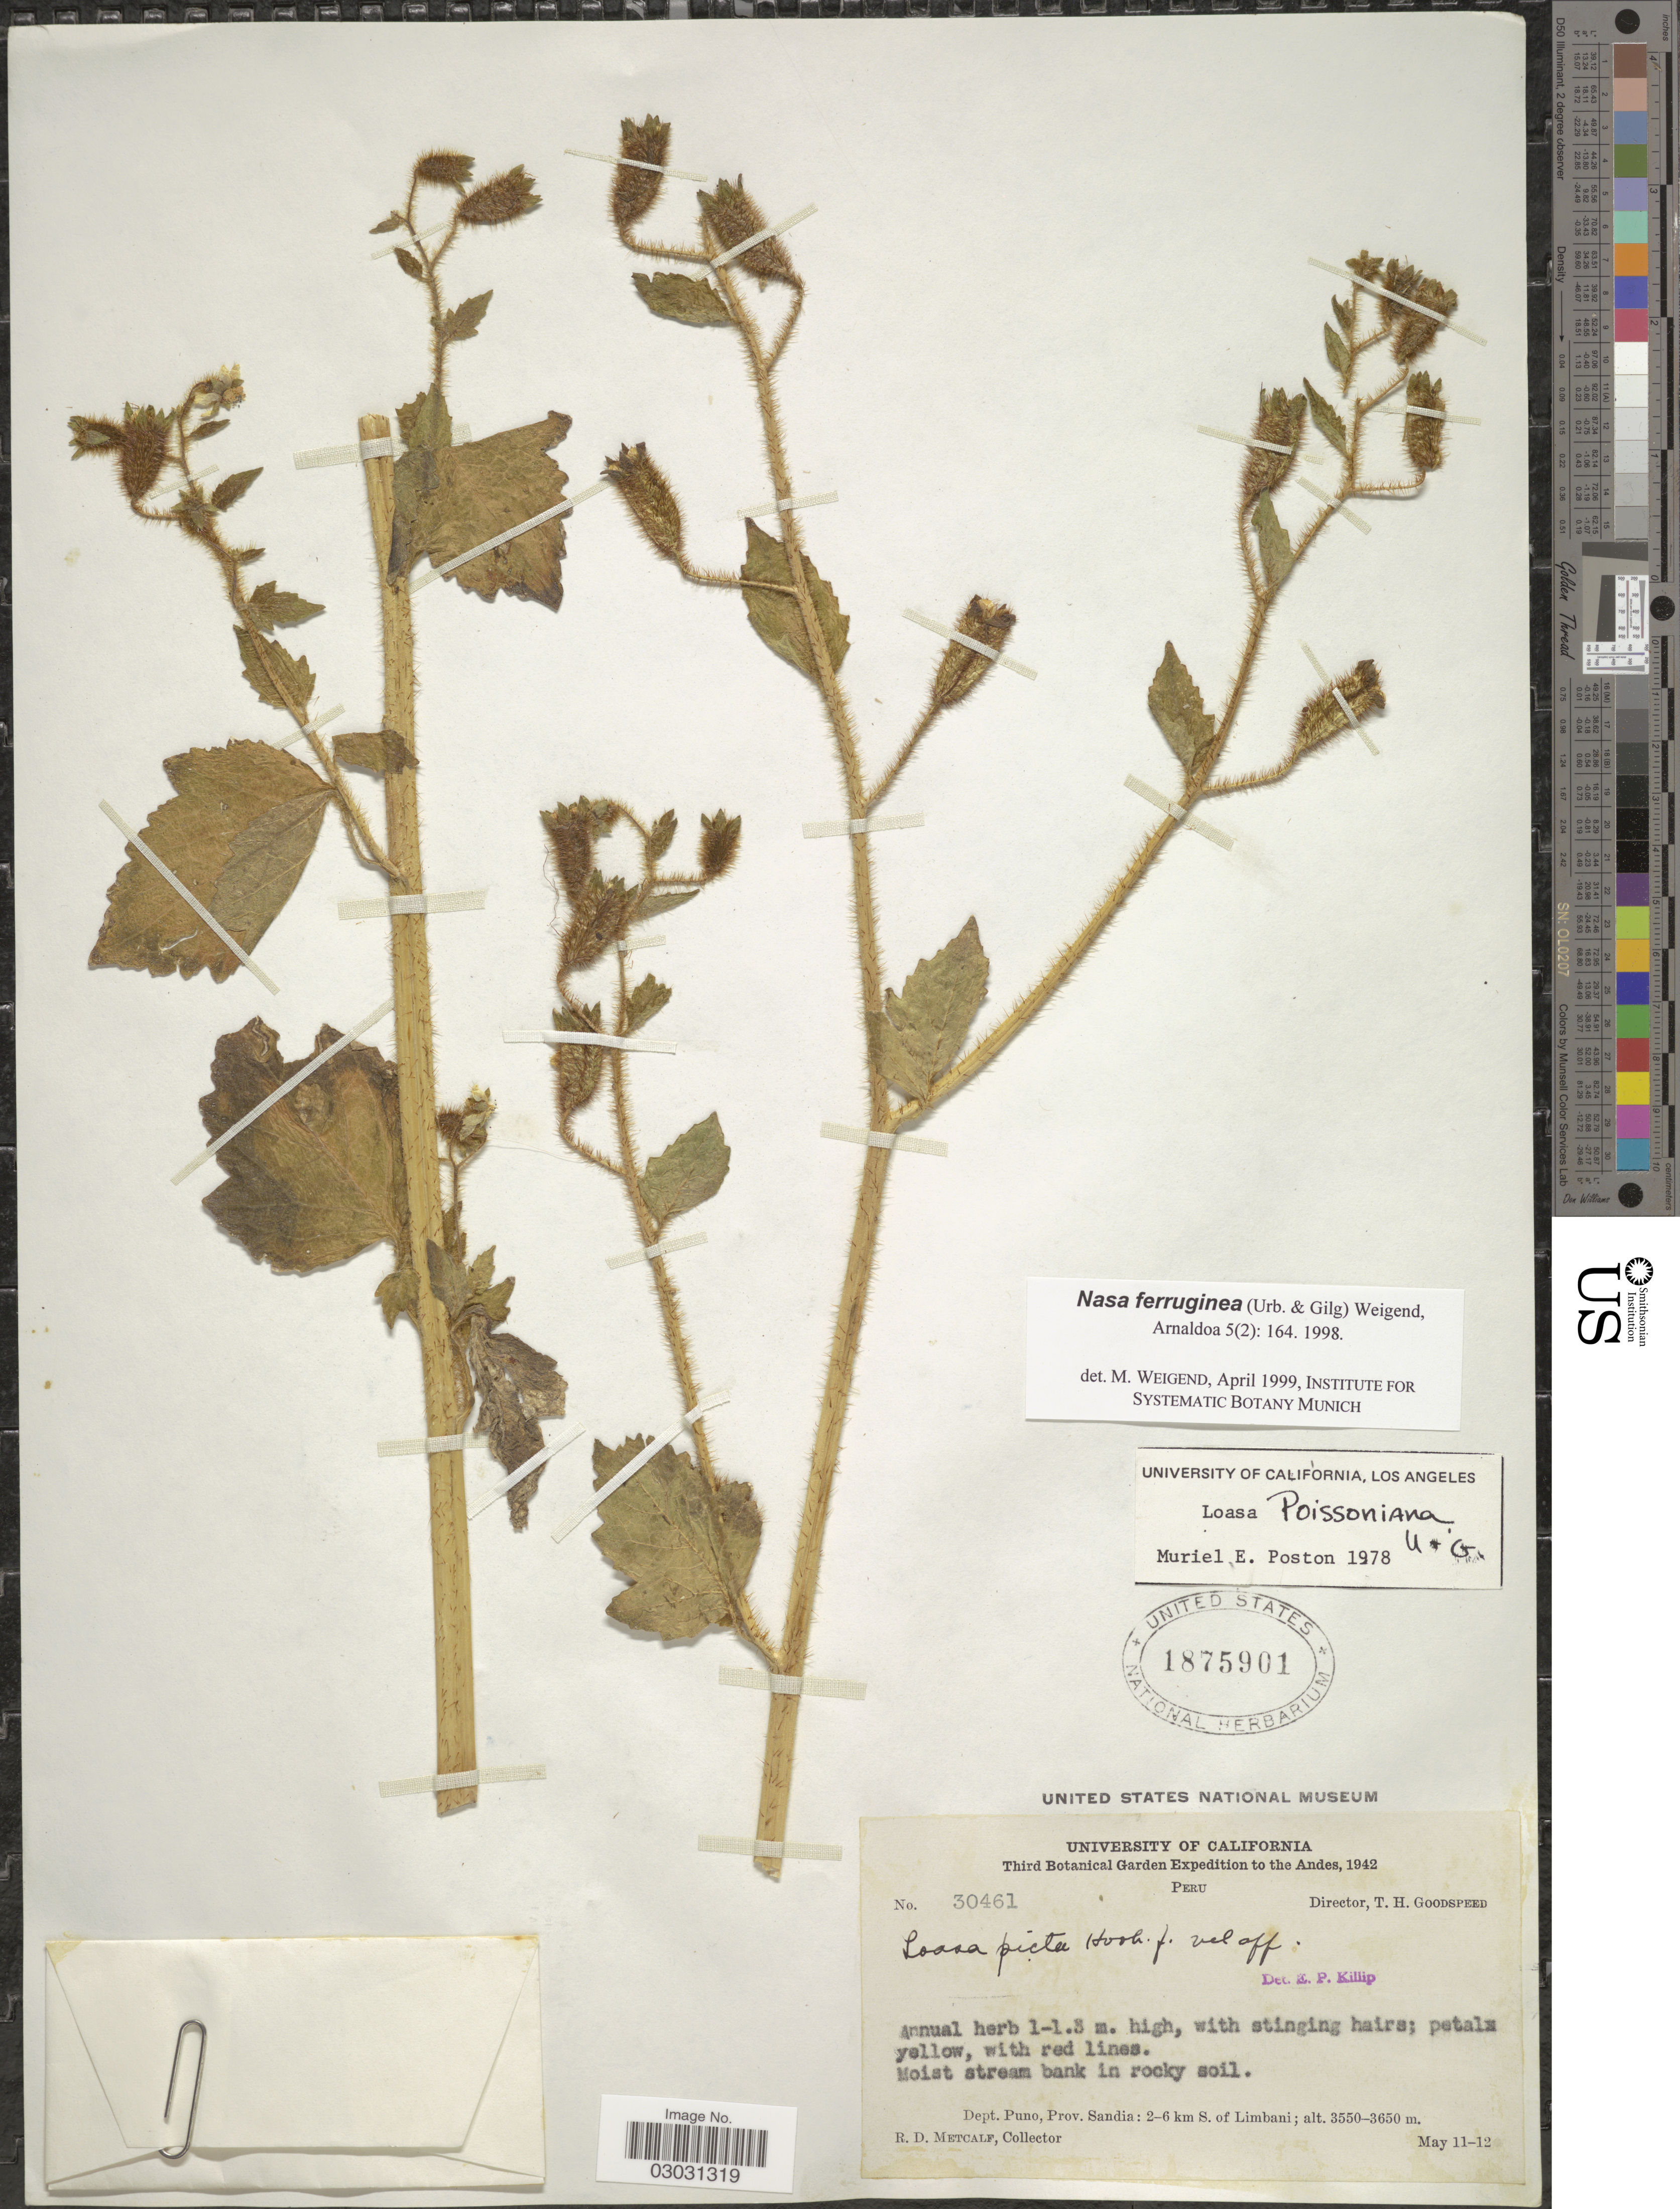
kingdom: Plantae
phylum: Tracheophyta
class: Magnoliopsida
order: Cornales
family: Loasaceae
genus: Nasa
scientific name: Nasa ferruginea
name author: (Urb. & Gilg) Weigend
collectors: R. D. Metcalf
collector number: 30461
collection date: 1942-05-11/1942-05-12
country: Peru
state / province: Puno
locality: The Andes, Dept. Puno, Prov. Sandia: 2-6 km. S. of Limbani.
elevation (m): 3550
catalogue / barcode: US 1875901